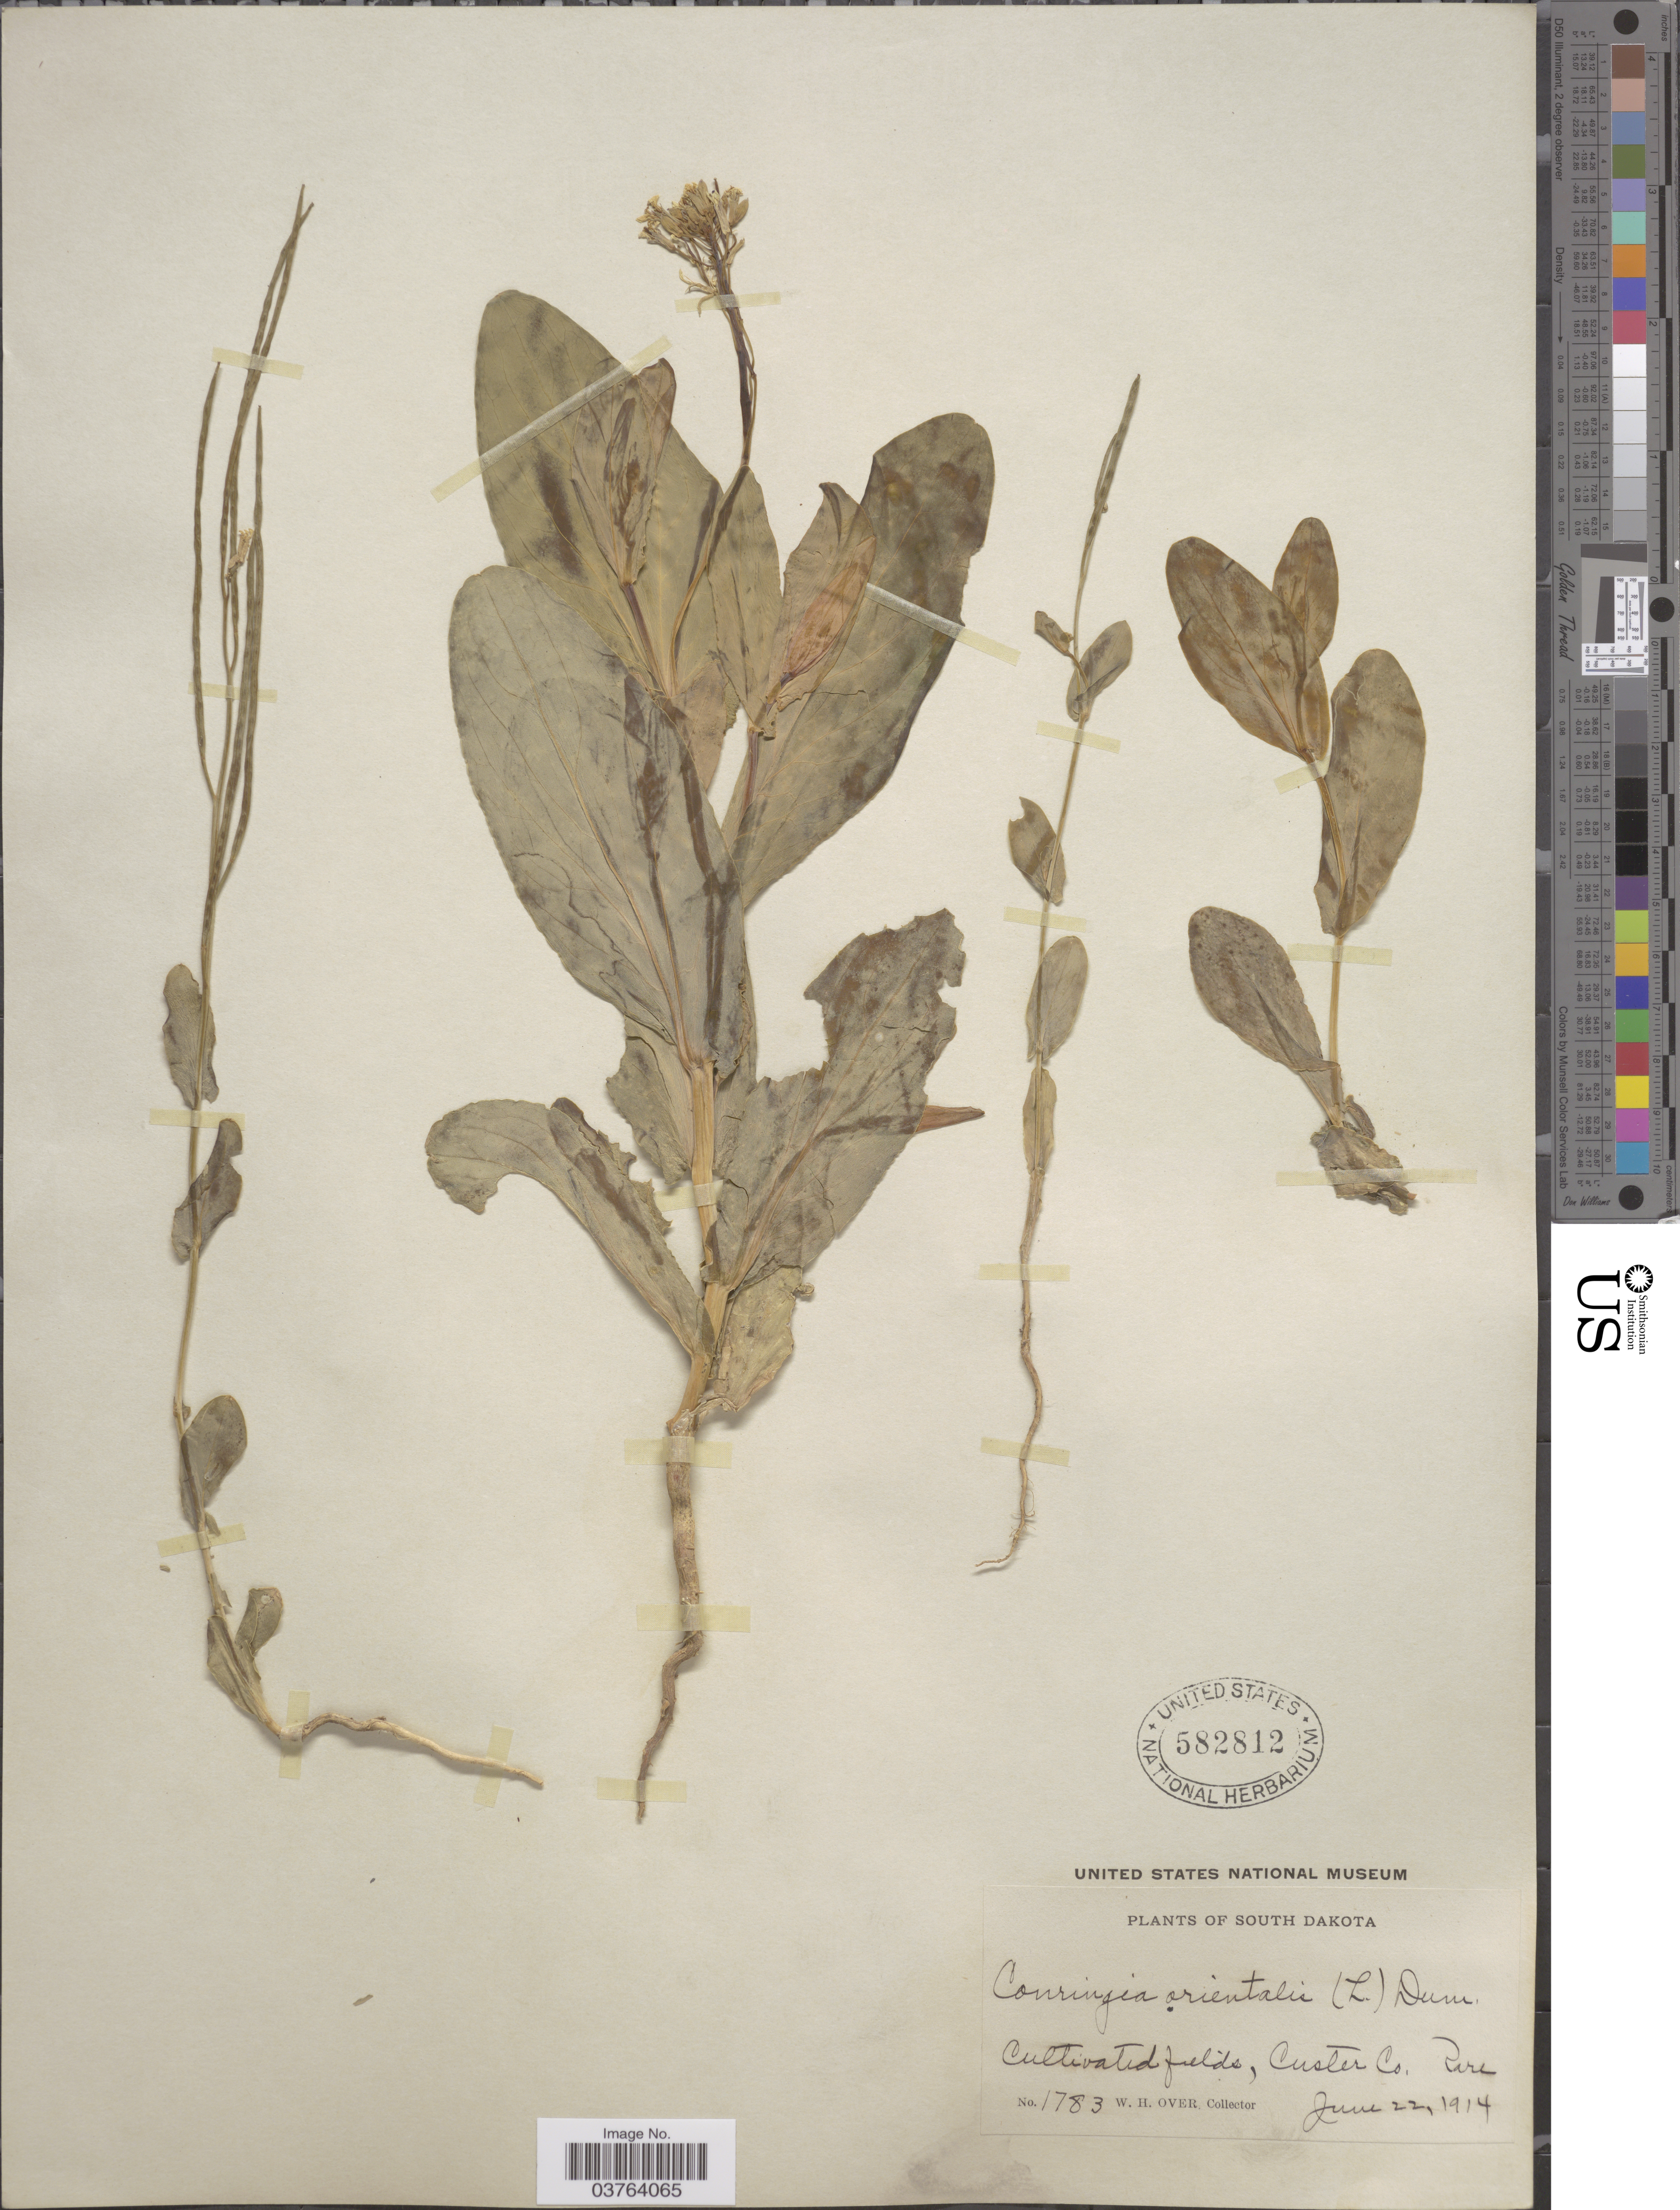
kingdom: Plantae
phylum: Tracheophyta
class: Magnoliopsida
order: Brassicales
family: Brassicaceae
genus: Conringia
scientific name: Conringia orientalis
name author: (L.) C. Presl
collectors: W. Over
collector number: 1783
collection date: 1914-06-22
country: United States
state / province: South Dakota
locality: Custer Co.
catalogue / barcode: US 582812